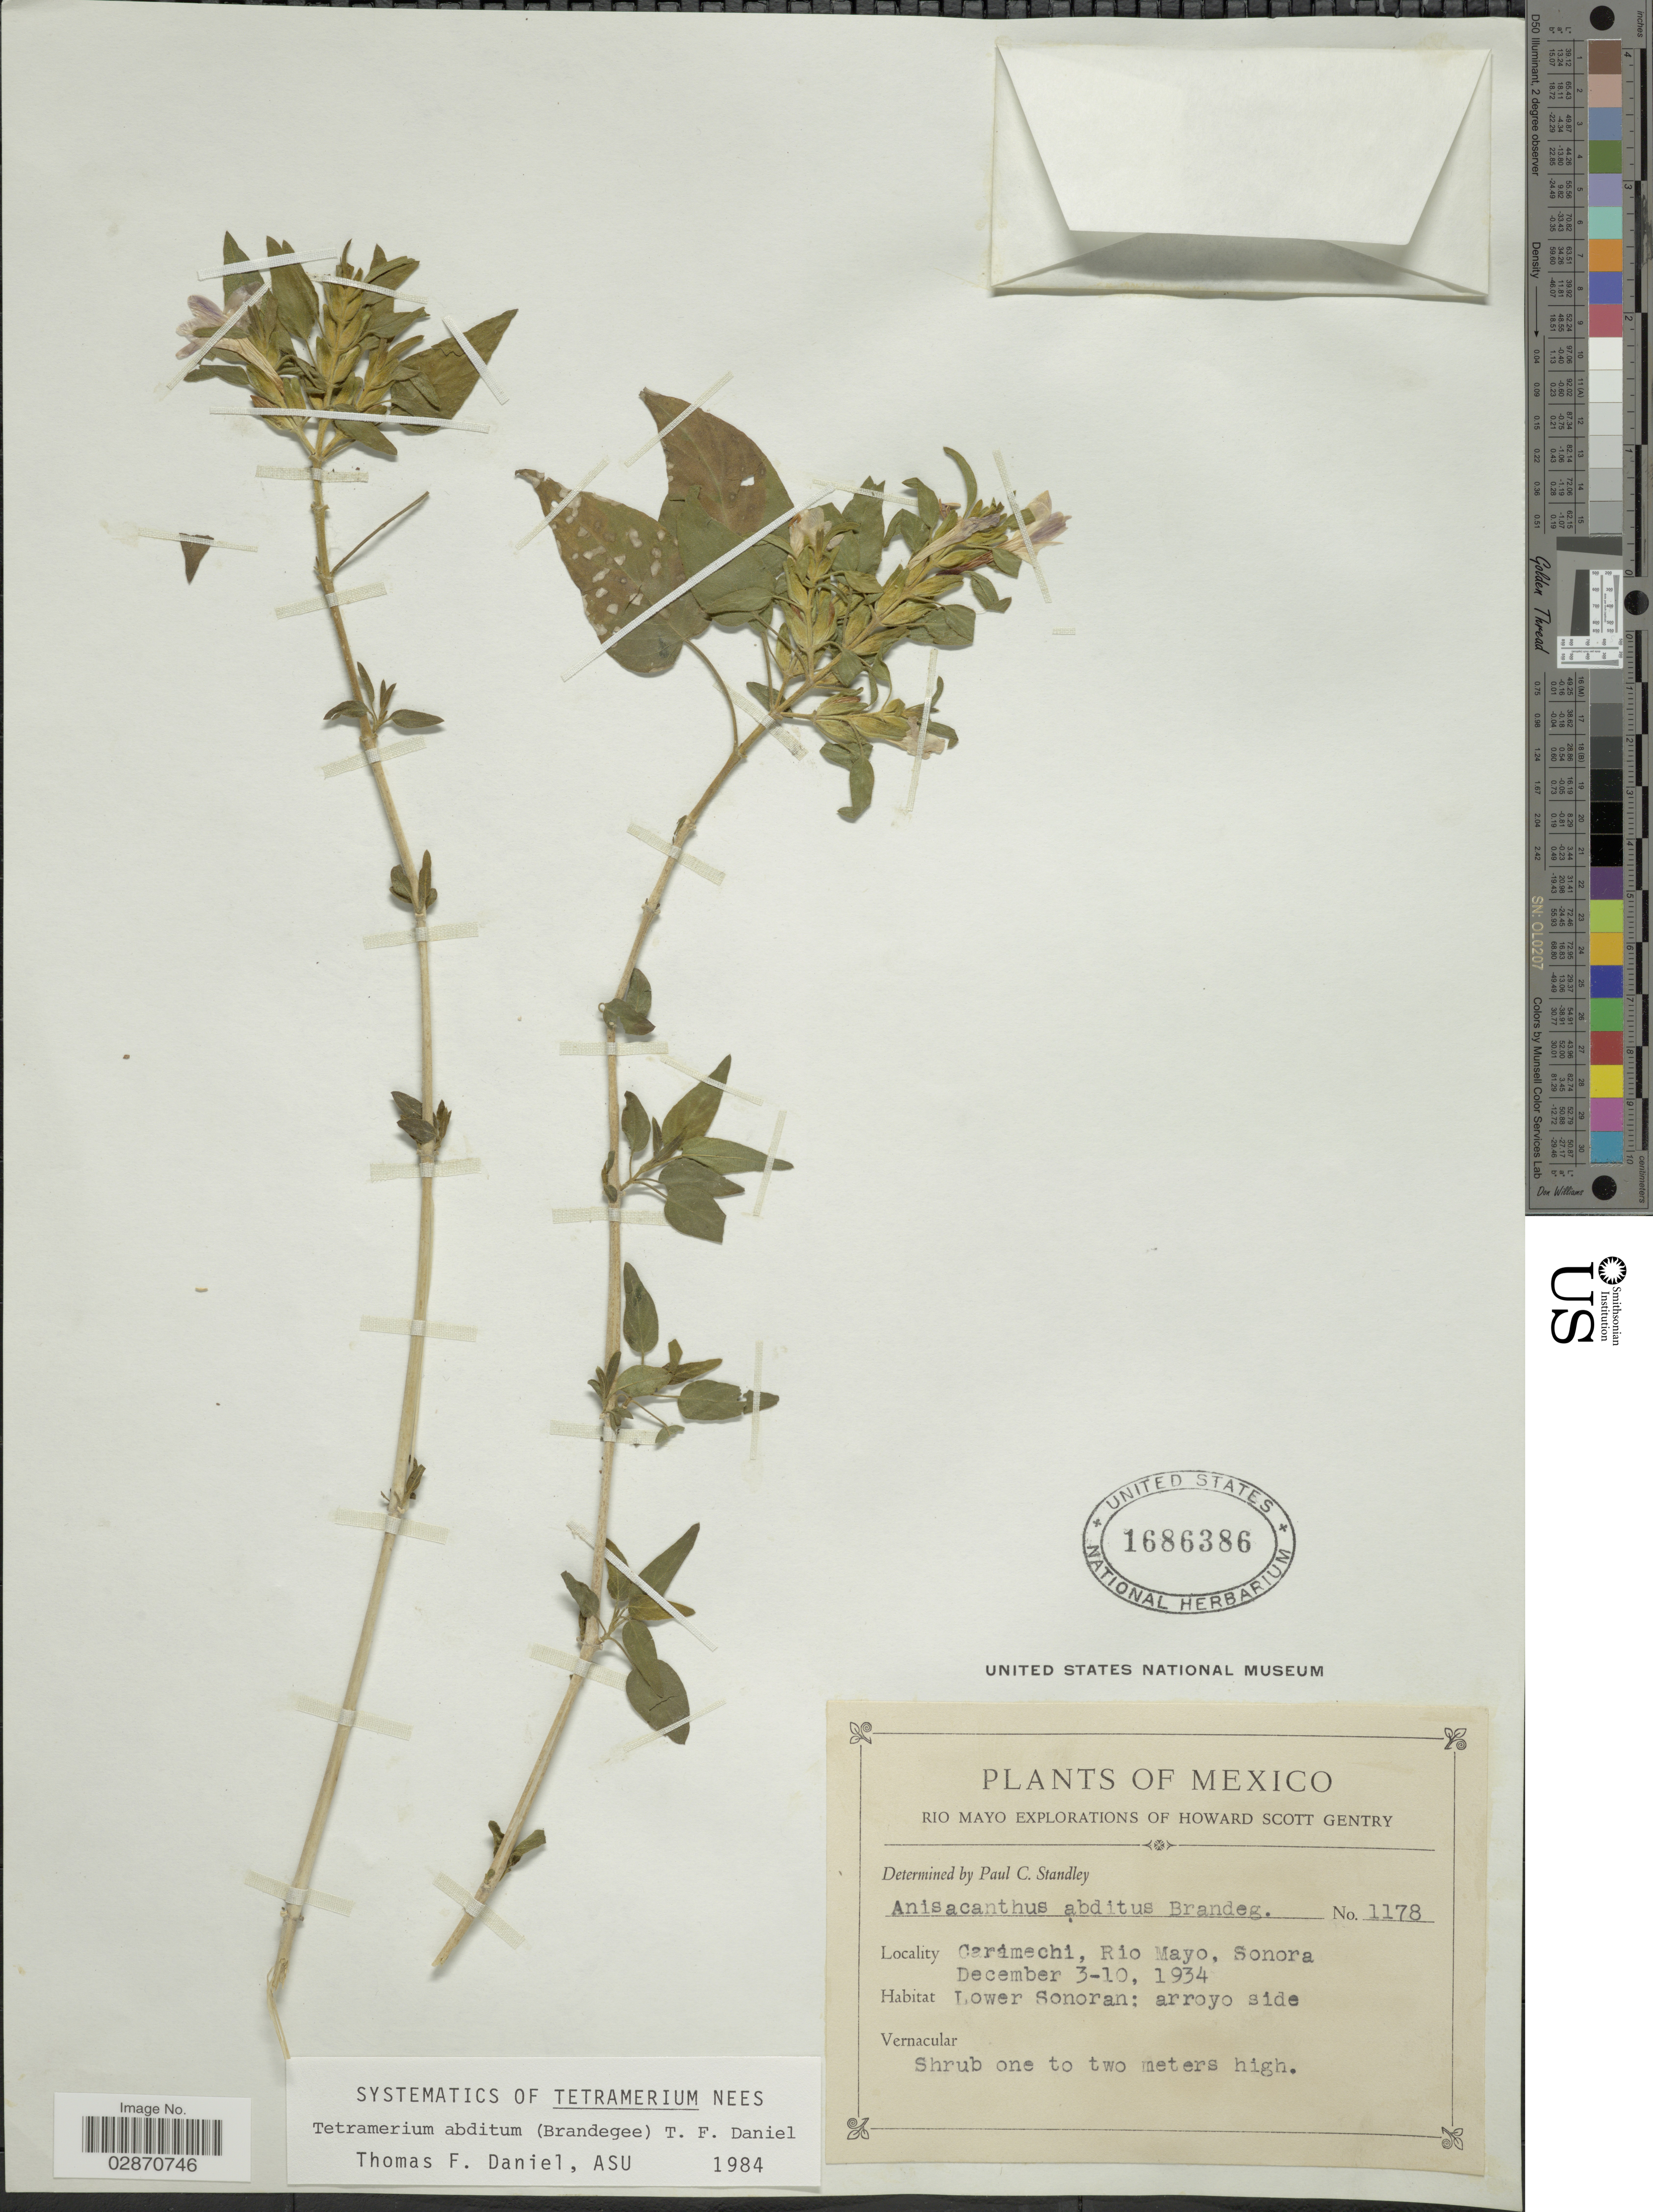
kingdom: Plantae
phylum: Tracheophyta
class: Magnoliopsida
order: Lamiales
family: Acanthaceae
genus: Tetramerium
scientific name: Tetramerium abditum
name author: (Brandegee) T.F. Daniel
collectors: H. S. Gentry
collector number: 1178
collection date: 1934-12-03/1934-12-10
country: Mexico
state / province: Sonora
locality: Carámechi, Rio Mayo.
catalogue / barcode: US 1686386